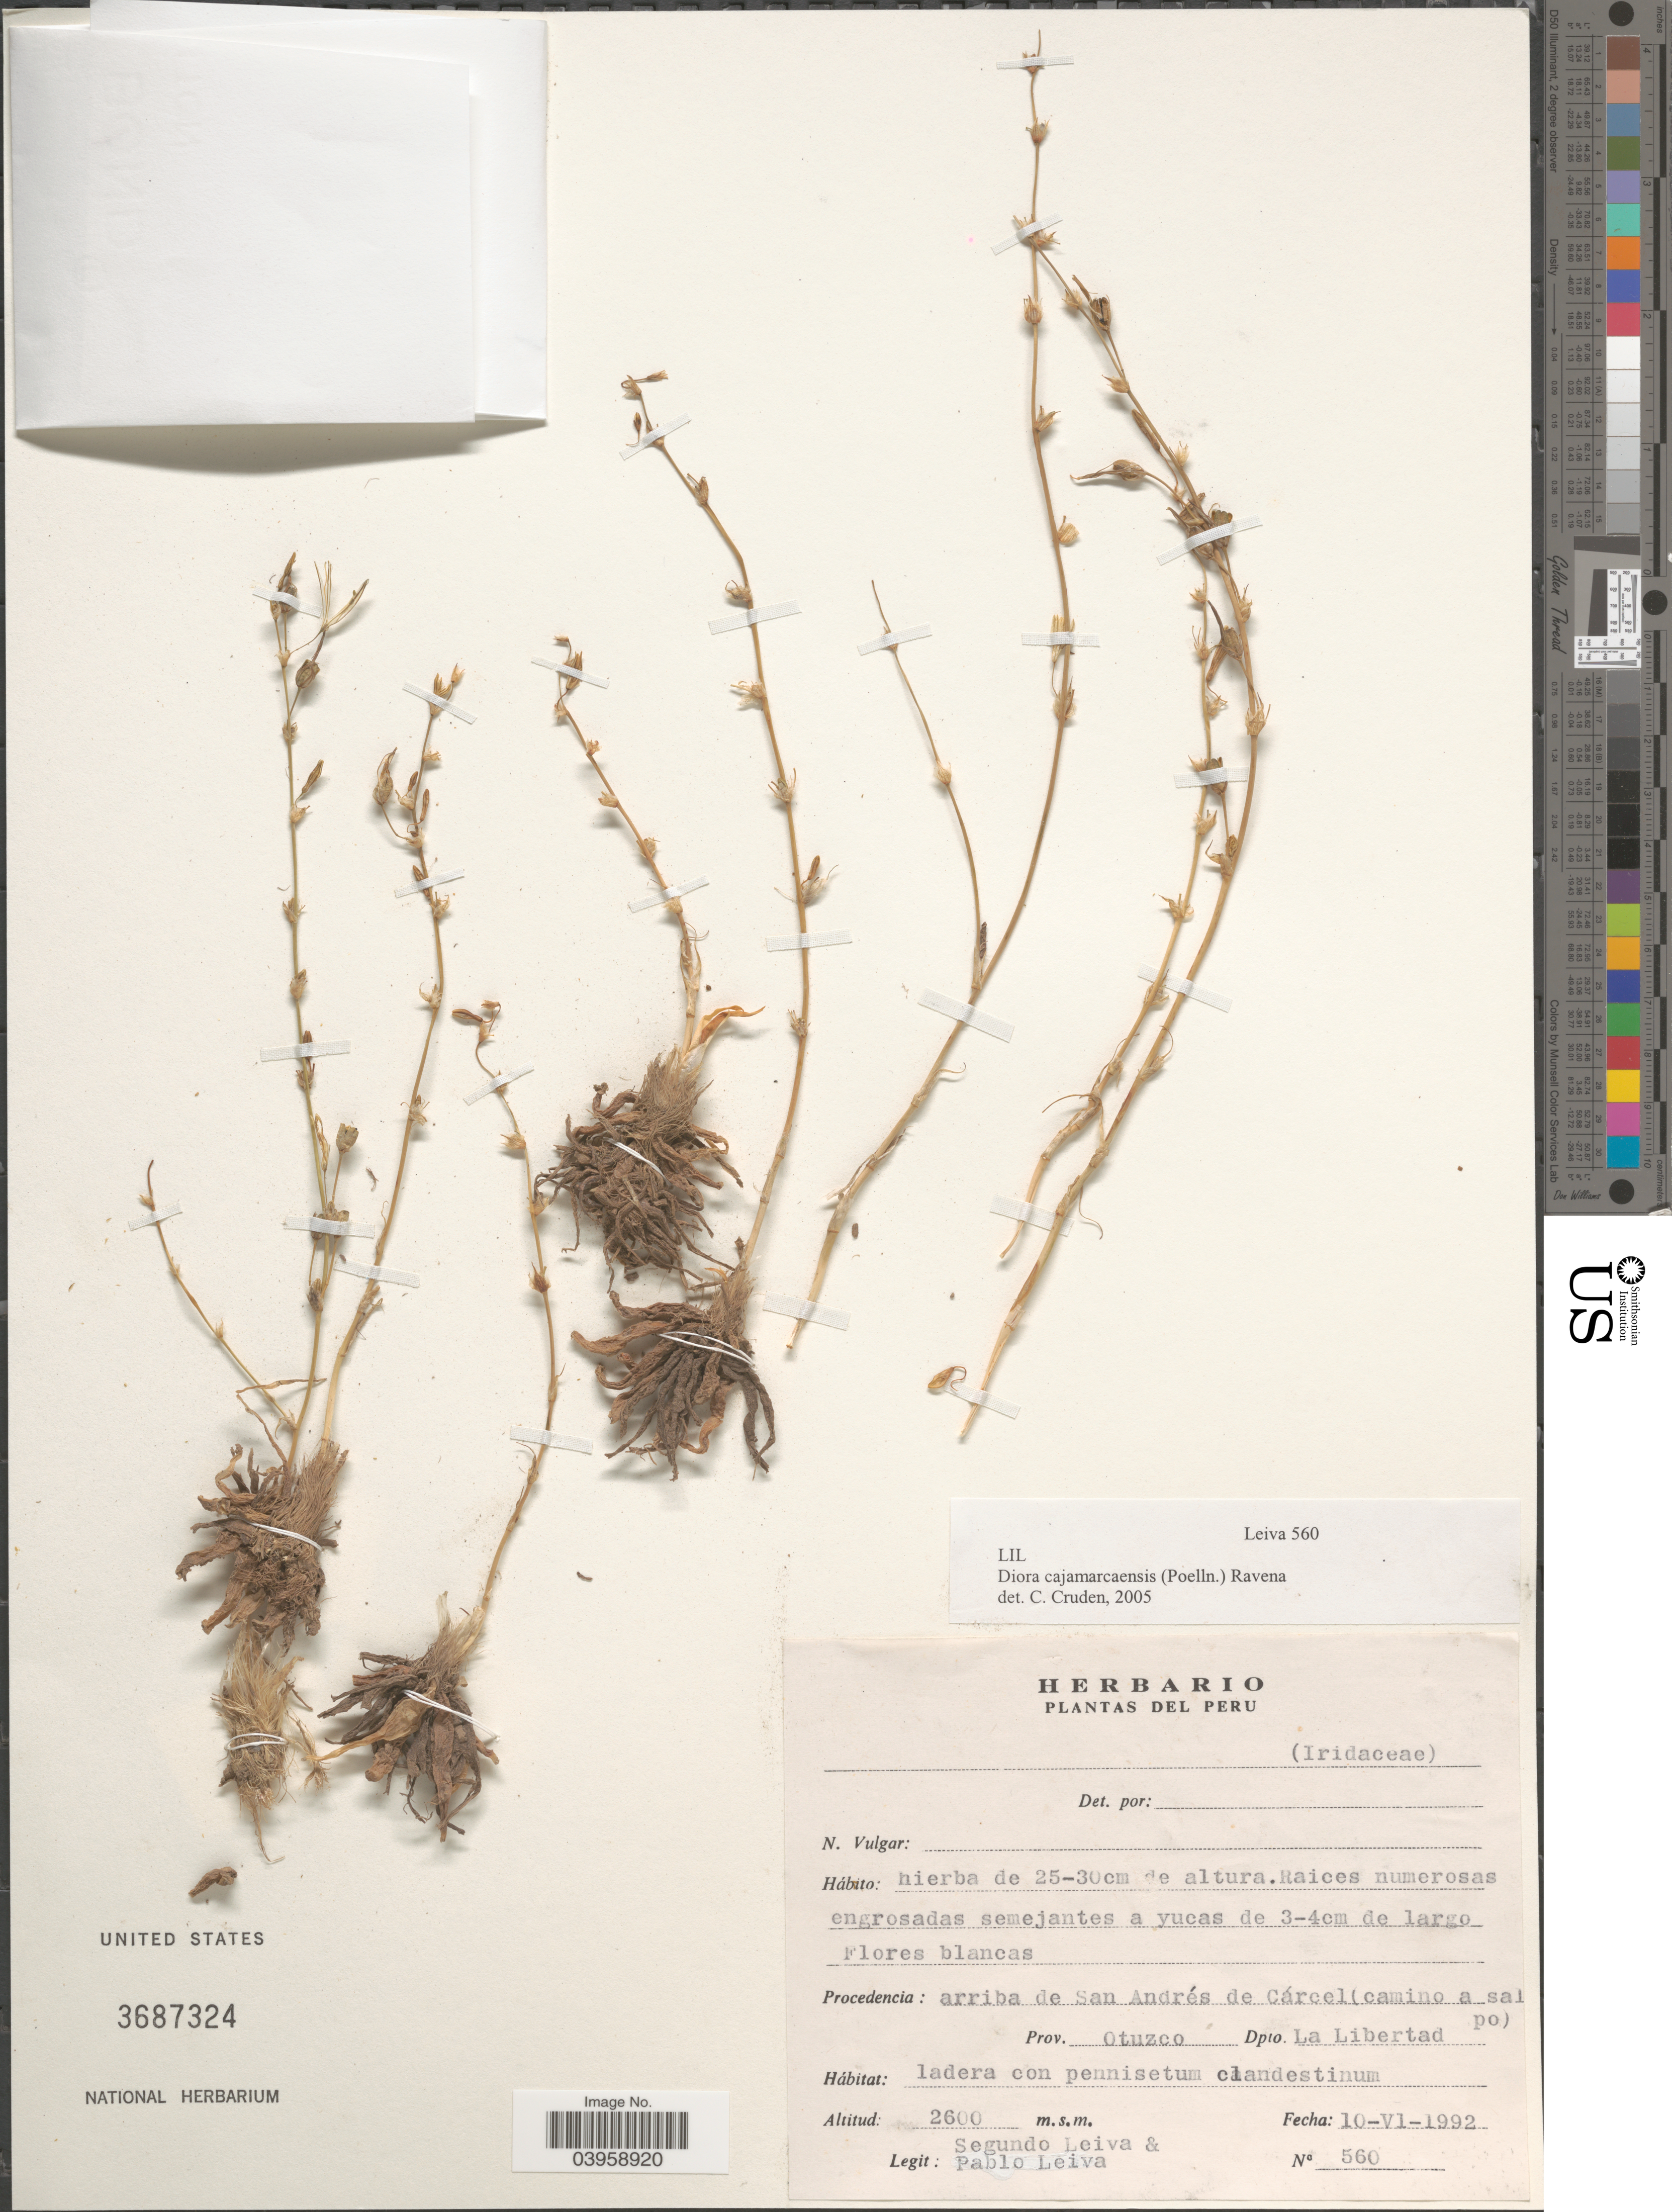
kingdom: Plantae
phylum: Tracheophyta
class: Liliopsida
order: Asparagales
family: Asparagaceae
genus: Diora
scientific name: Diora sp.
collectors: S. Leiva & P. Leiva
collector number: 560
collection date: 1992-06-10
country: Peru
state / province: La Libertad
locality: Procedencia: arriba de San Andrés de Cárcel (camino a salpo). Prov. Otuzco. Dpto. La Libertad.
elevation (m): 2600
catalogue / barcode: US 3687324